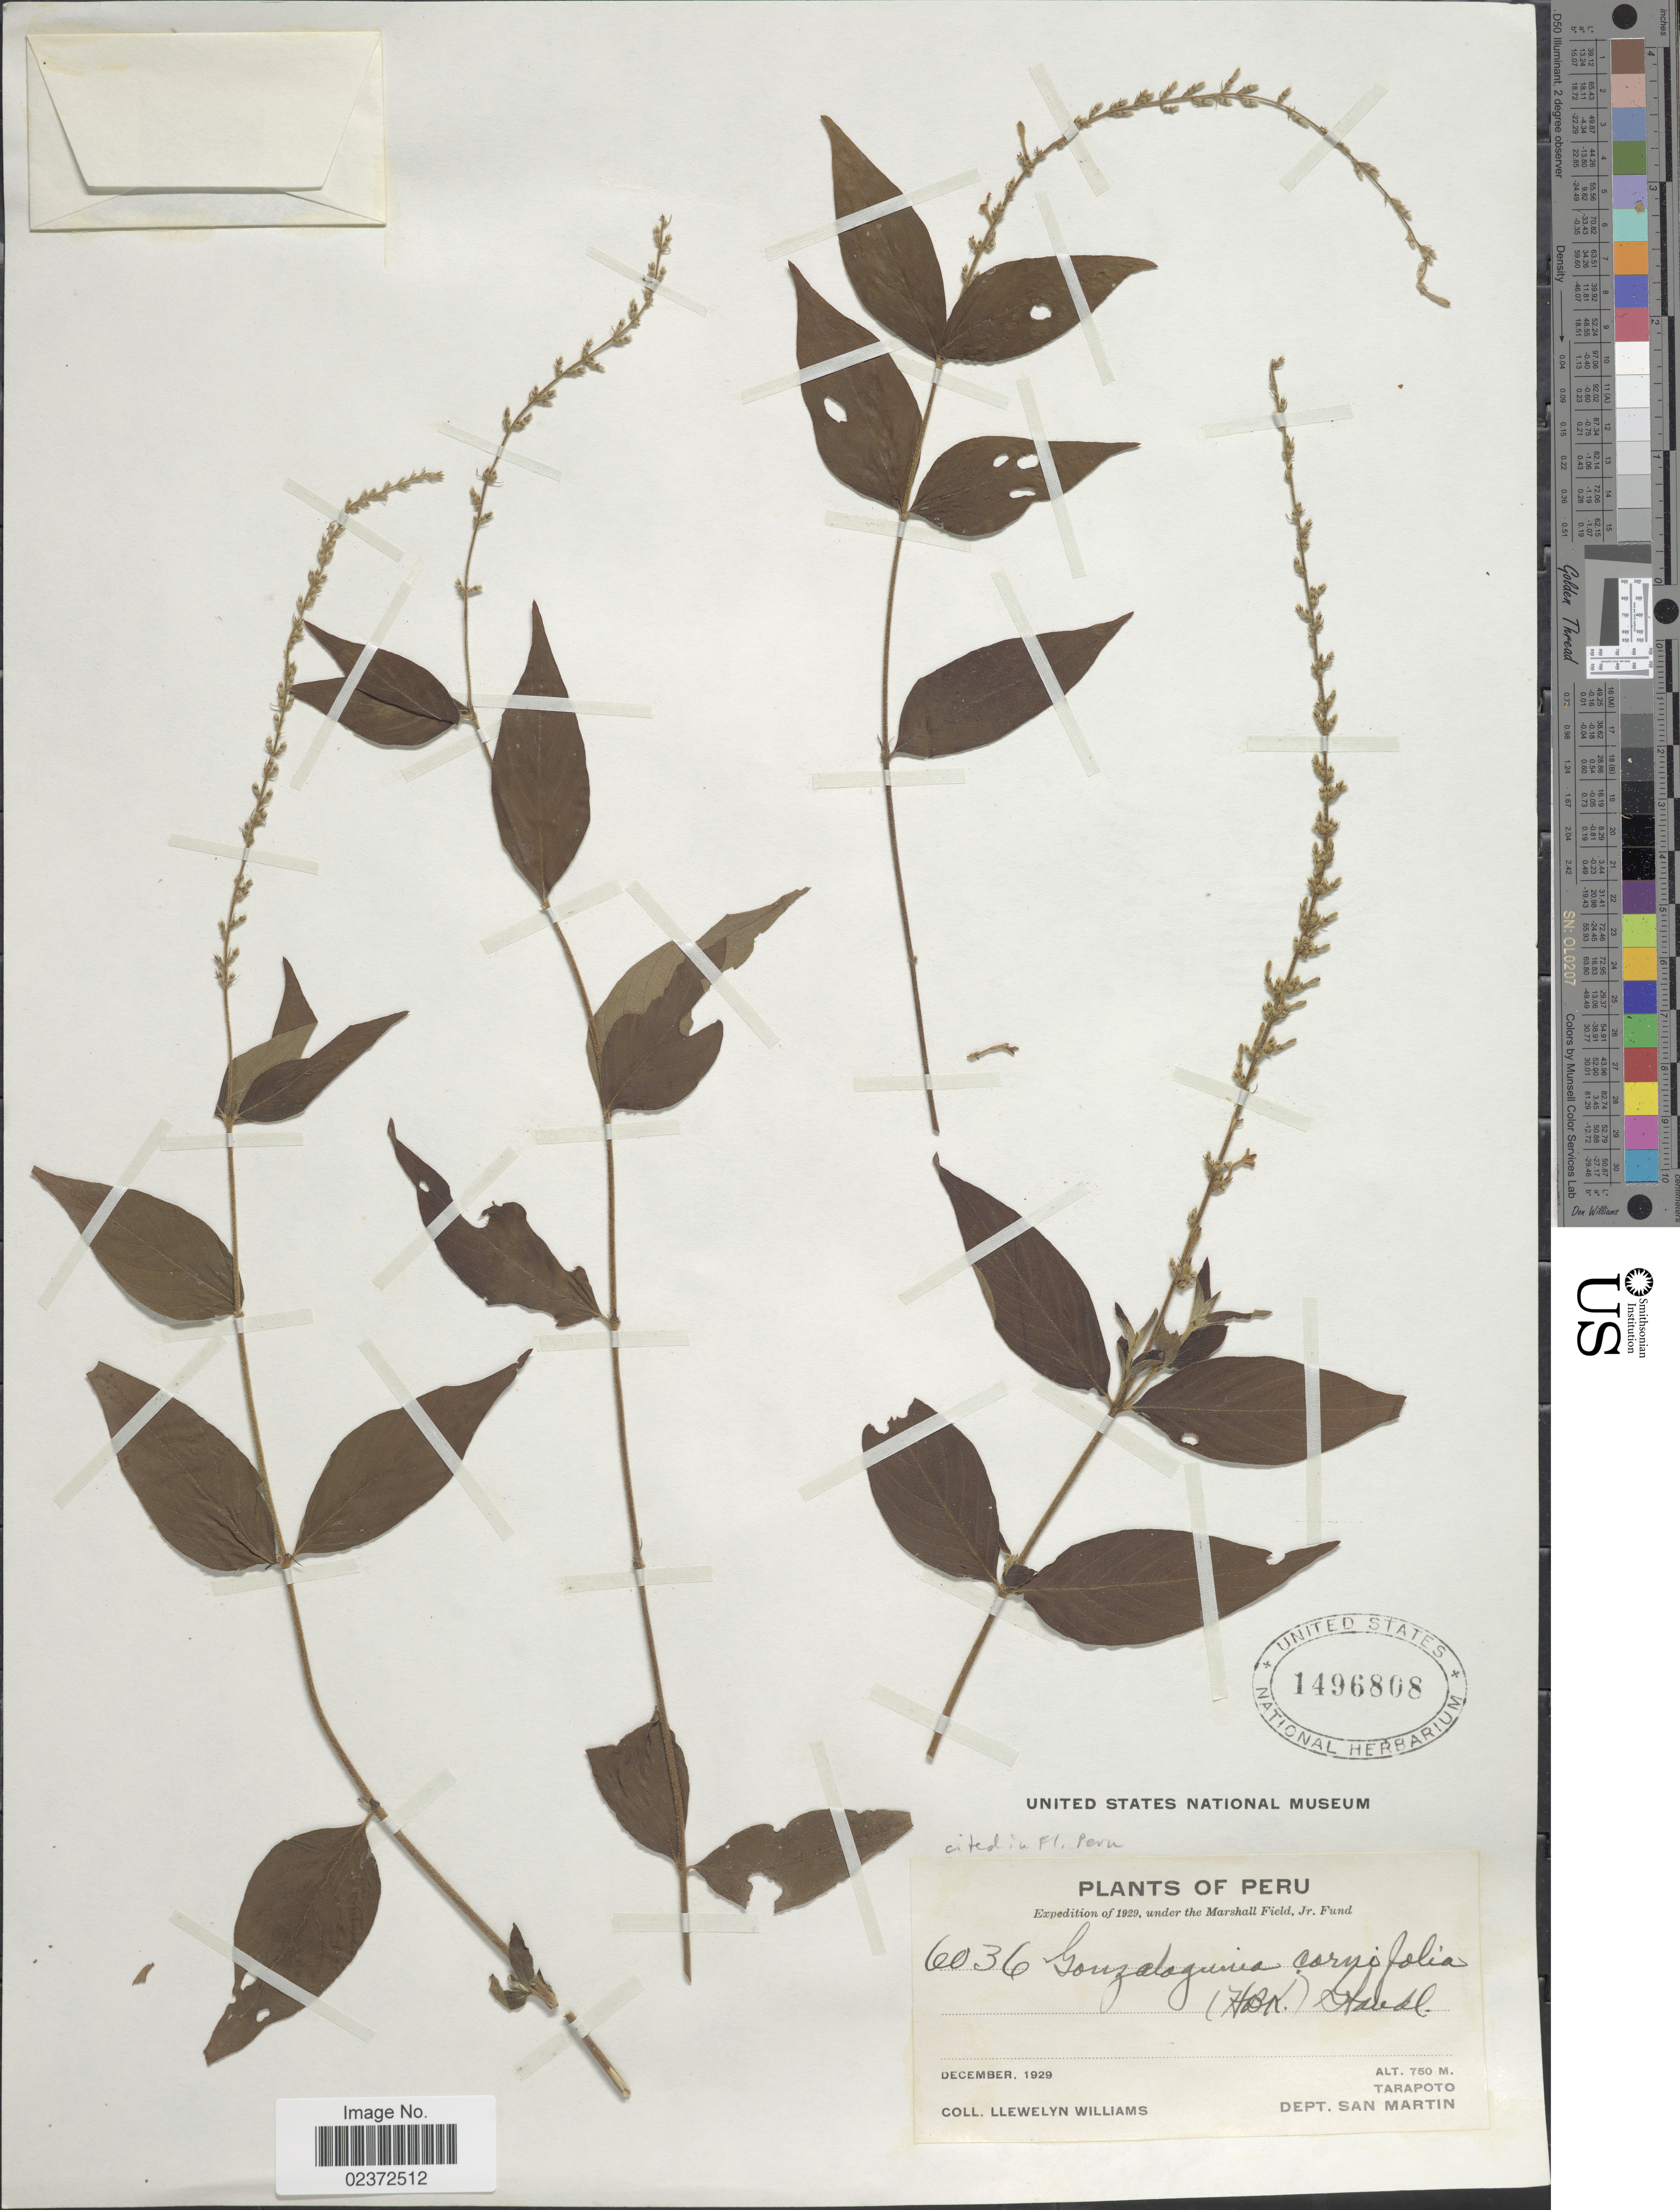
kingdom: Plantae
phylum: Tracheophyta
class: Magnoliopsida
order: Gentianales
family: Rubiaceae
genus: Gonzalagunia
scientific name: Gonzalagunia cornifolia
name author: (Kunth) Standl.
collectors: Ll. Williams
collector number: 6036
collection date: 1929-12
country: Peru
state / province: San Martín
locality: Tarapoto,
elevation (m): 750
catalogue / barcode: US 1496808